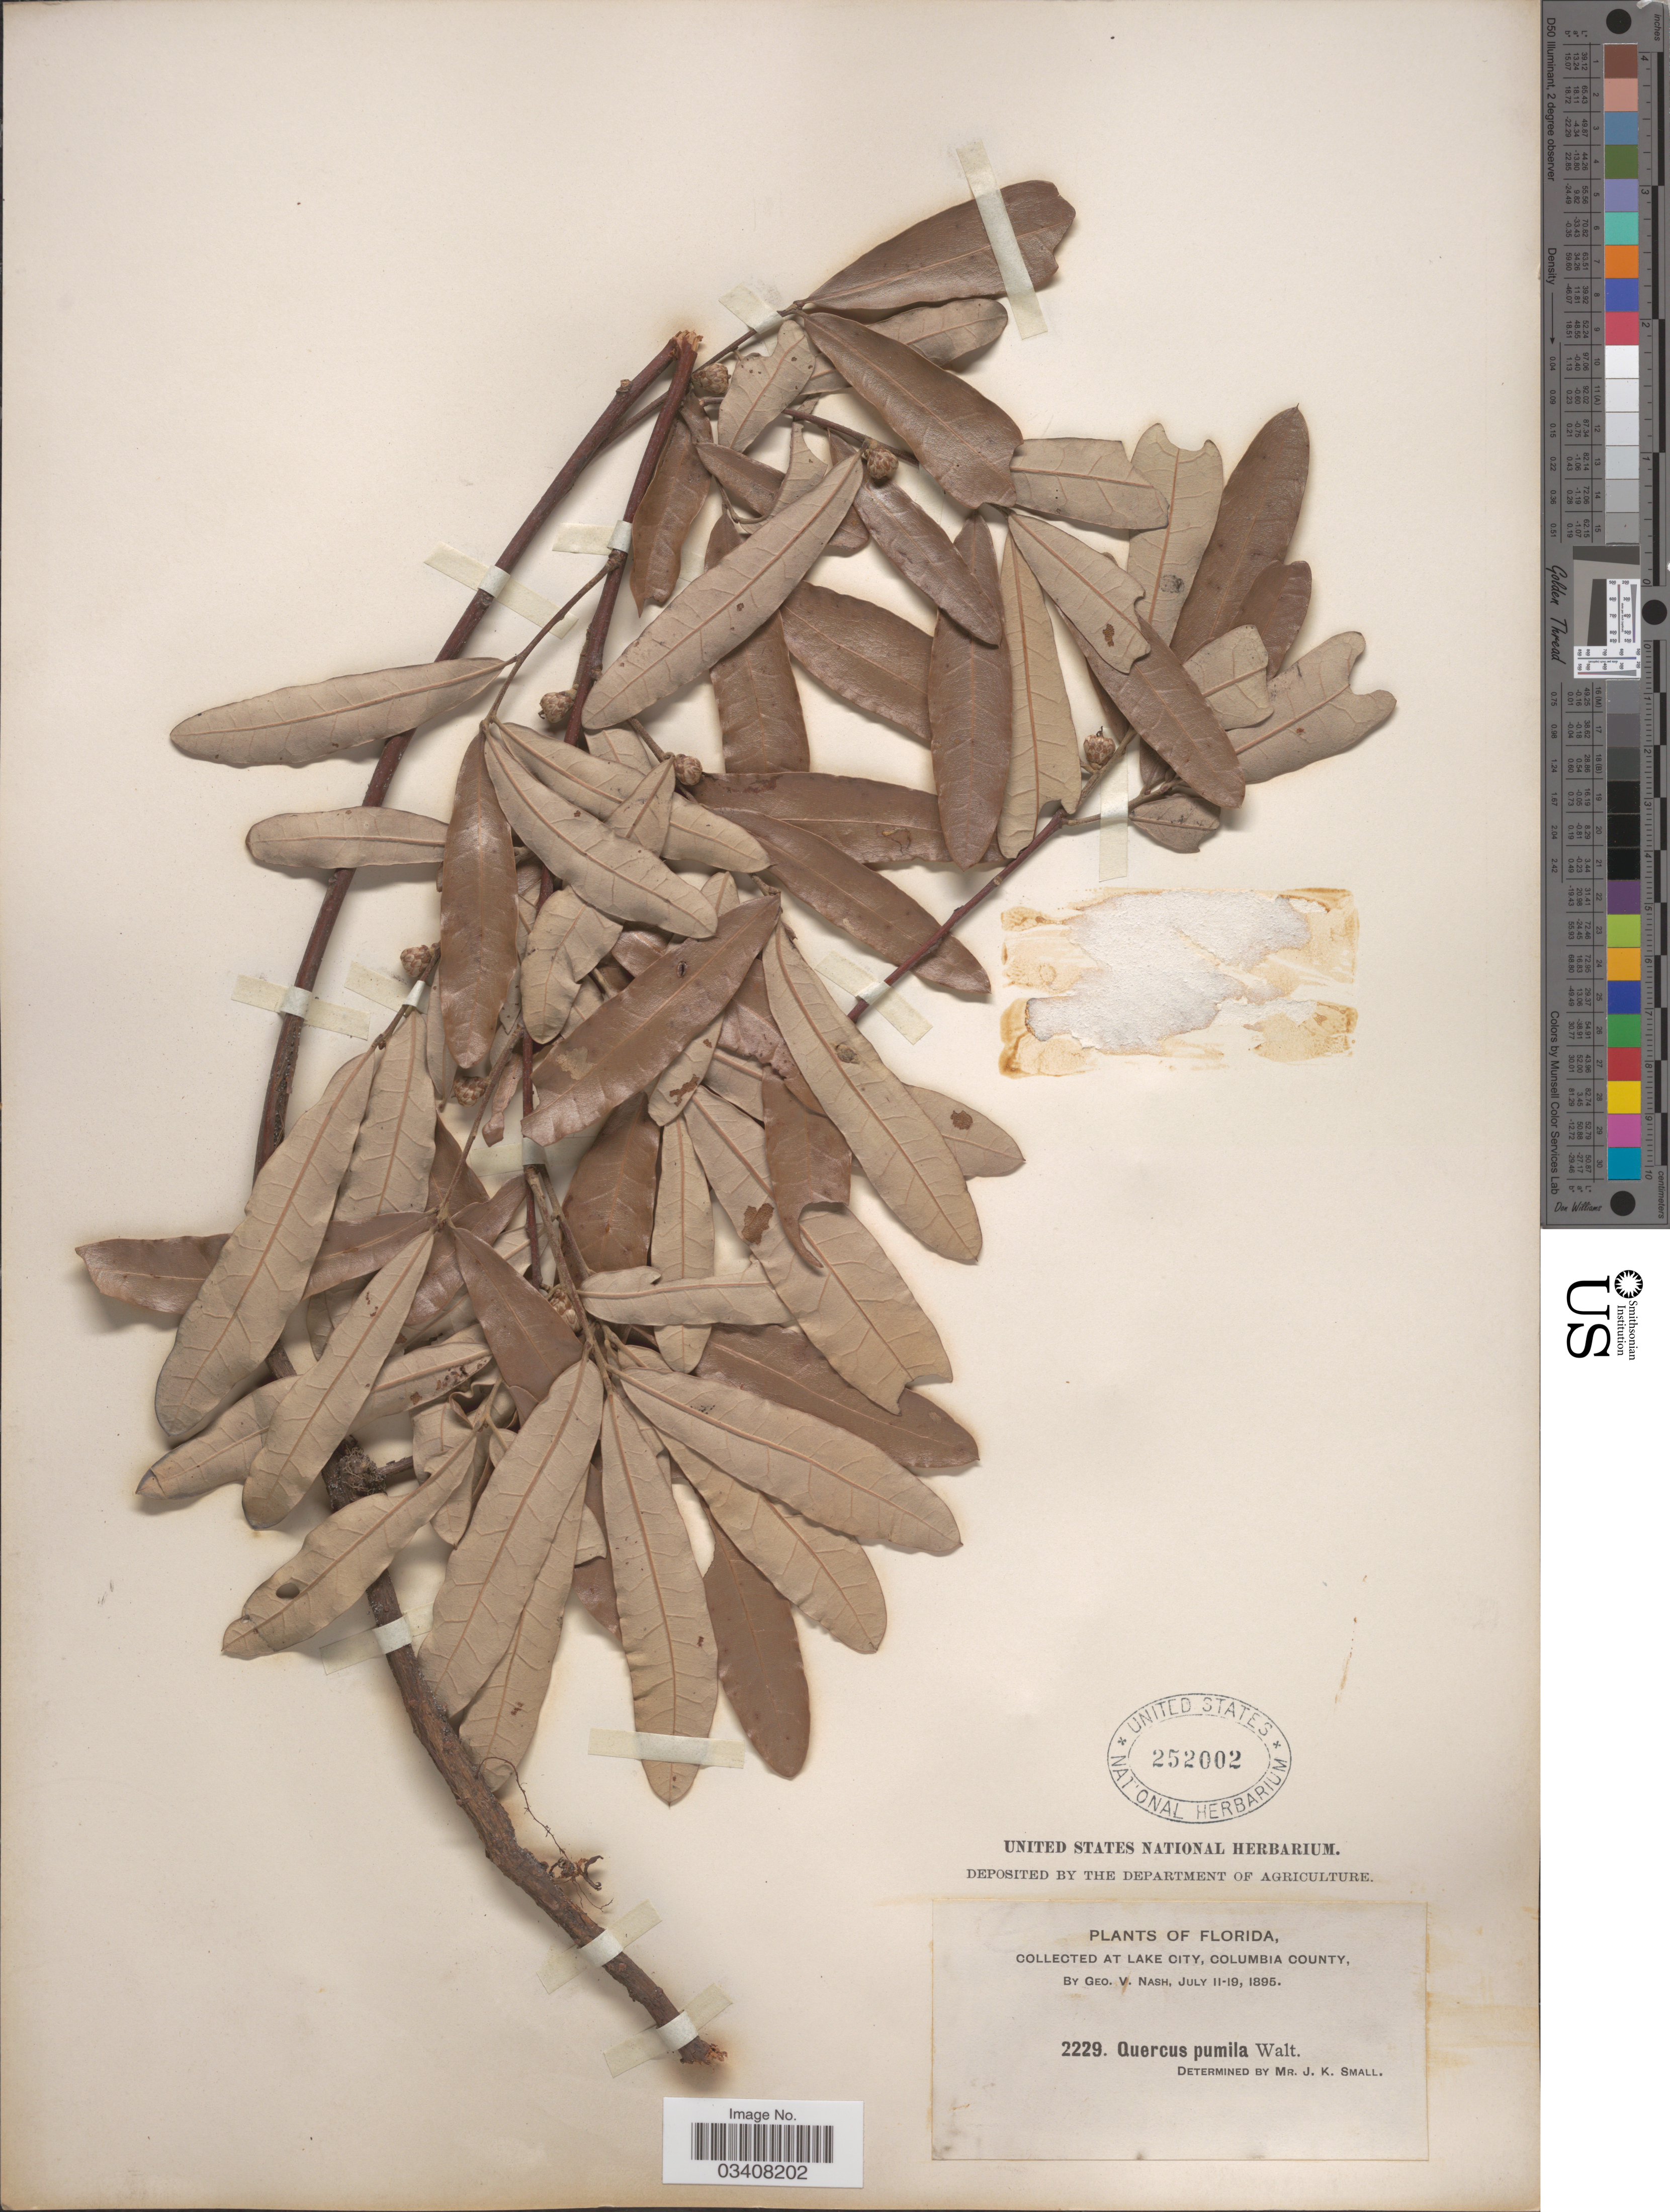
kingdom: Plantae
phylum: Tracheophyta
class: Magnoliopsida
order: Fagales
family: Fagaceae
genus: Quercus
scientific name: Quercus pumila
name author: Walter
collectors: G. V. Nash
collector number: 2229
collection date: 1895-07-11/1895-07-19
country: United States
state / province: Florida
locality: At Lake City, Columbia County.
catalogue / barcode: US 252002